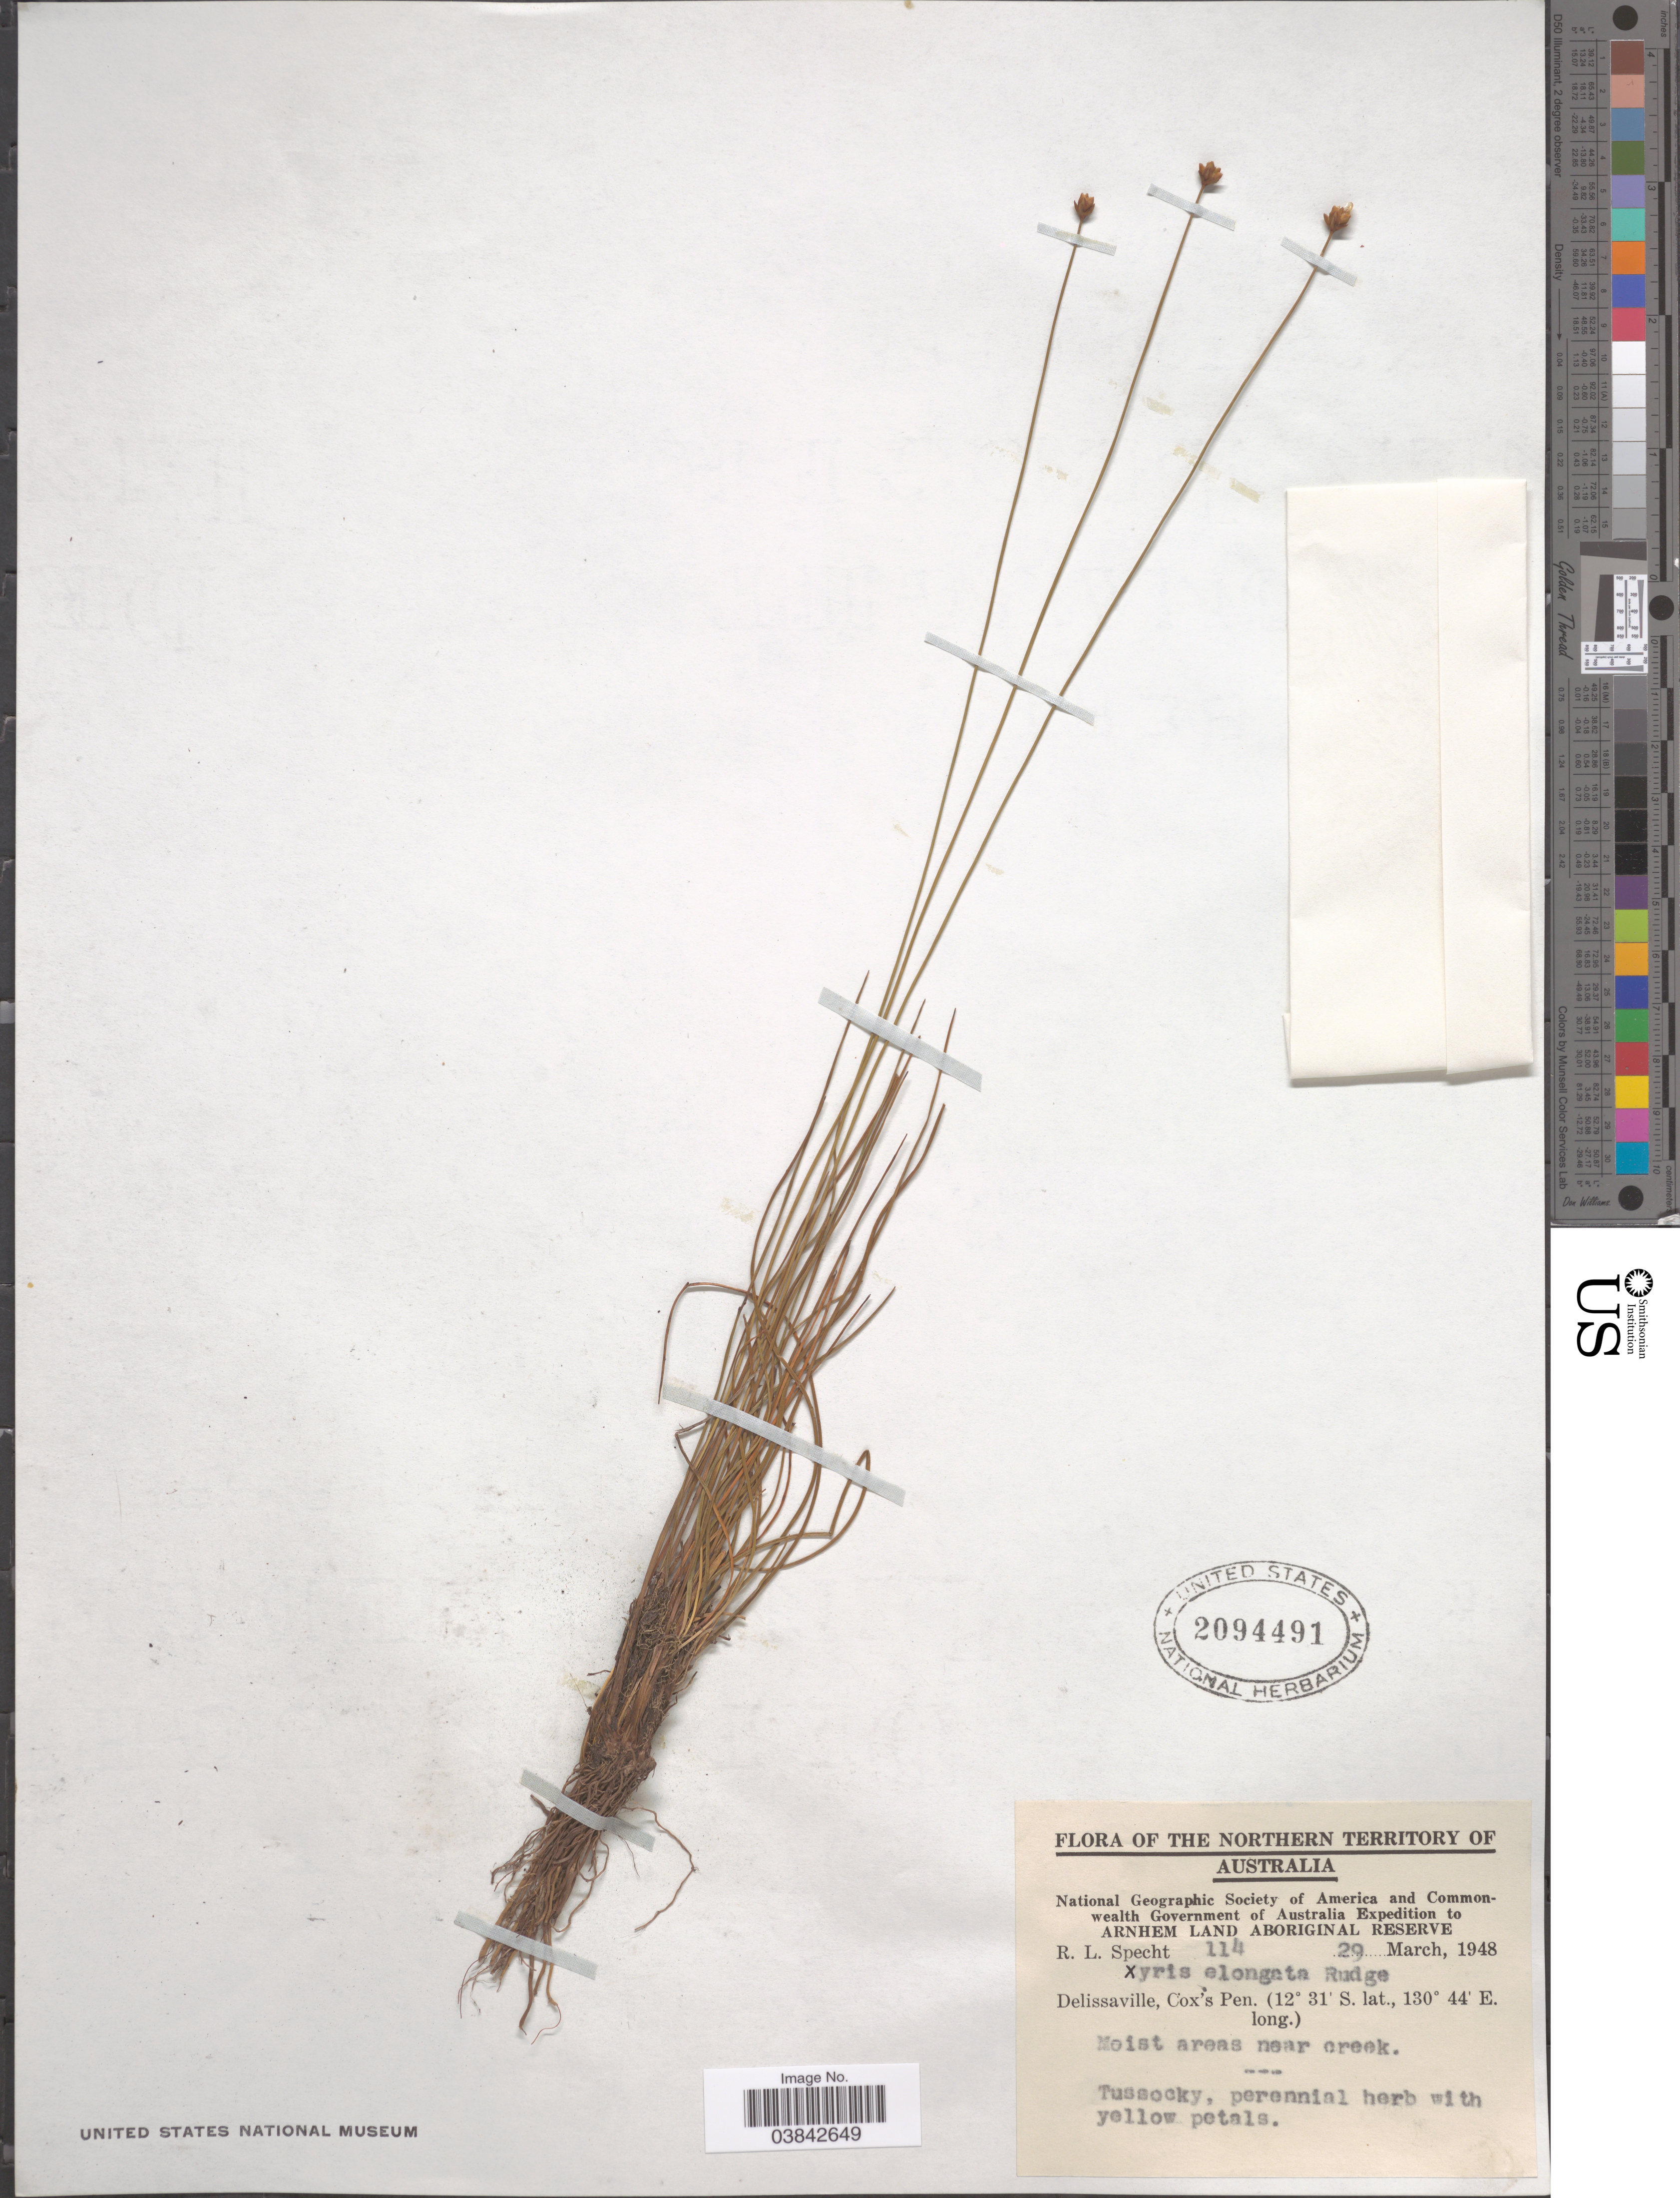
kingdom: Plantae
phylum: Tracheophyta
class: Liliopsida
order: Poales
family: Xyridaceae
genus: Xyris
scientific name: Xyris cheumatophila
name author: Doust & B.J. Conn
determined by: Doust, A. N. L.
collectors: R. L. Specht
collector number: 114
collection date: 1948-03-29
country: Australia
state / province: Northern Territory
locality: Arnhem Land Aboriginal Reserve. Delissaville, Cox's Pen.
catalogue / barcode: US 2094491